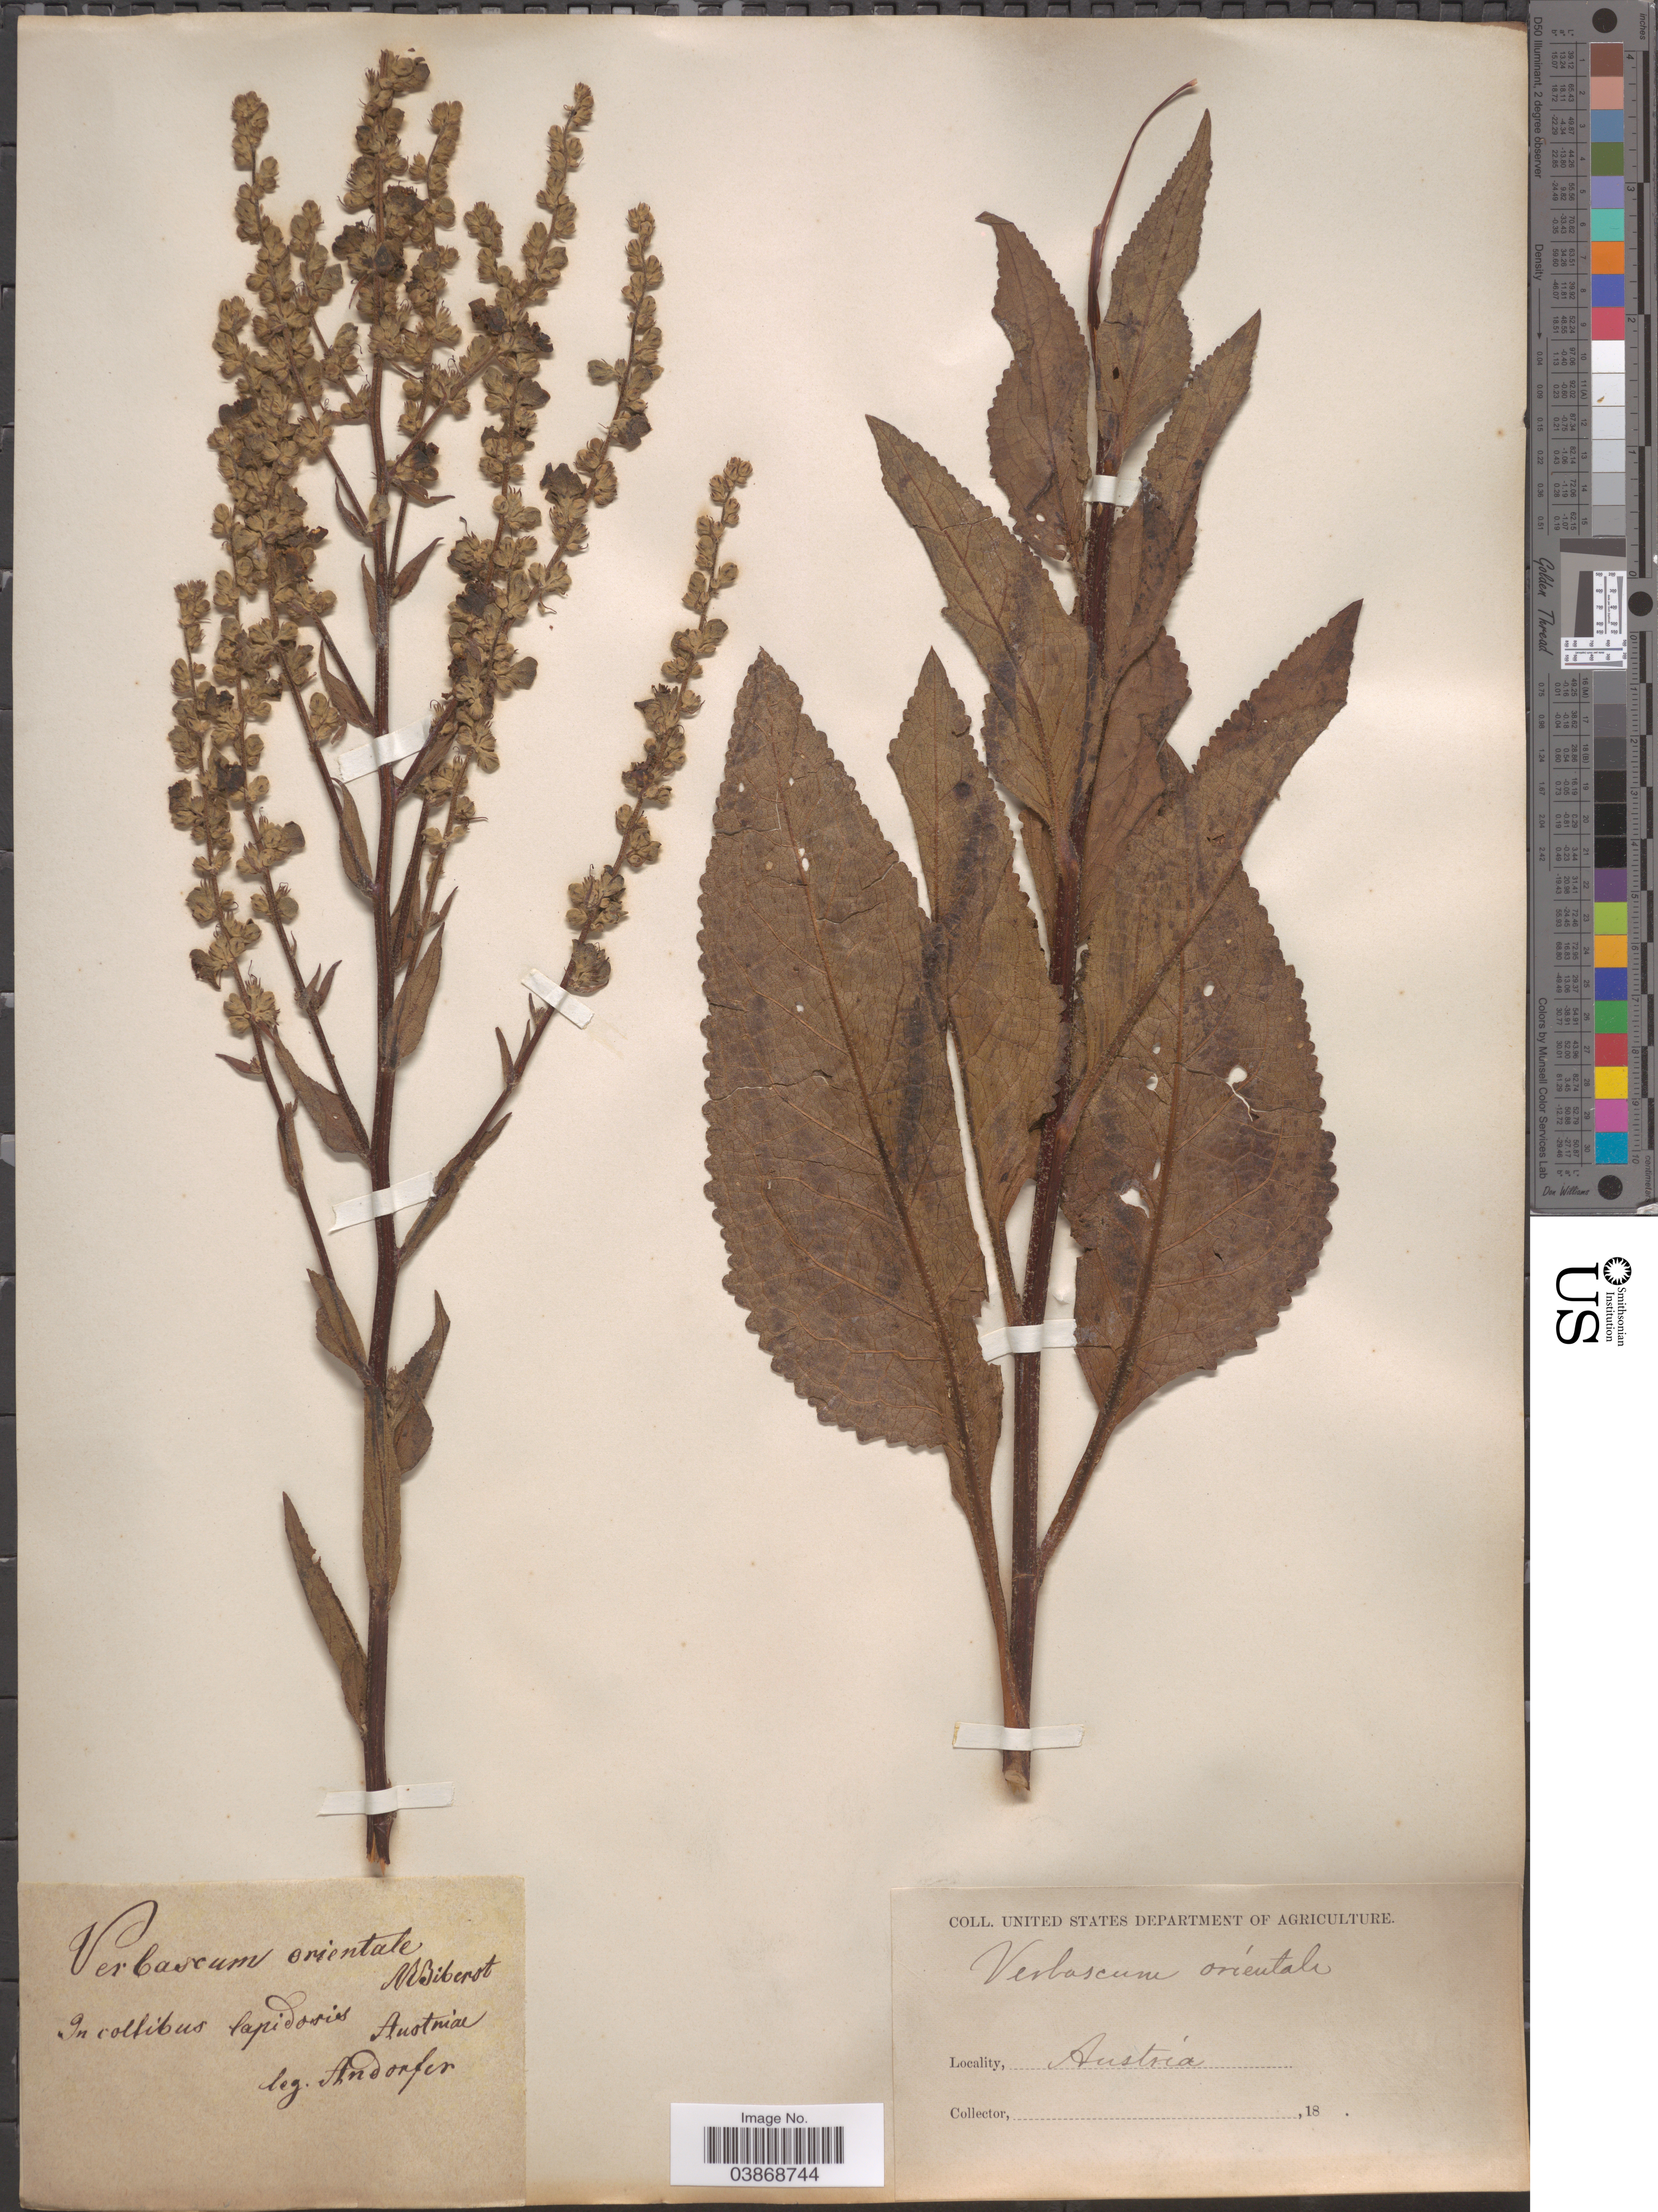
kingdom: Plantae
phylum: Tracheophyta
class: Magnoliopsida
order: Lamiales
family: Scrophulariaceae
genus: Verbascum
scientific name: Verbascum orientale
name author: (L.) All.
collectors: -. Andorfer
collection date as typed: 18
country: Austria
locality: In collibus lapidosis.